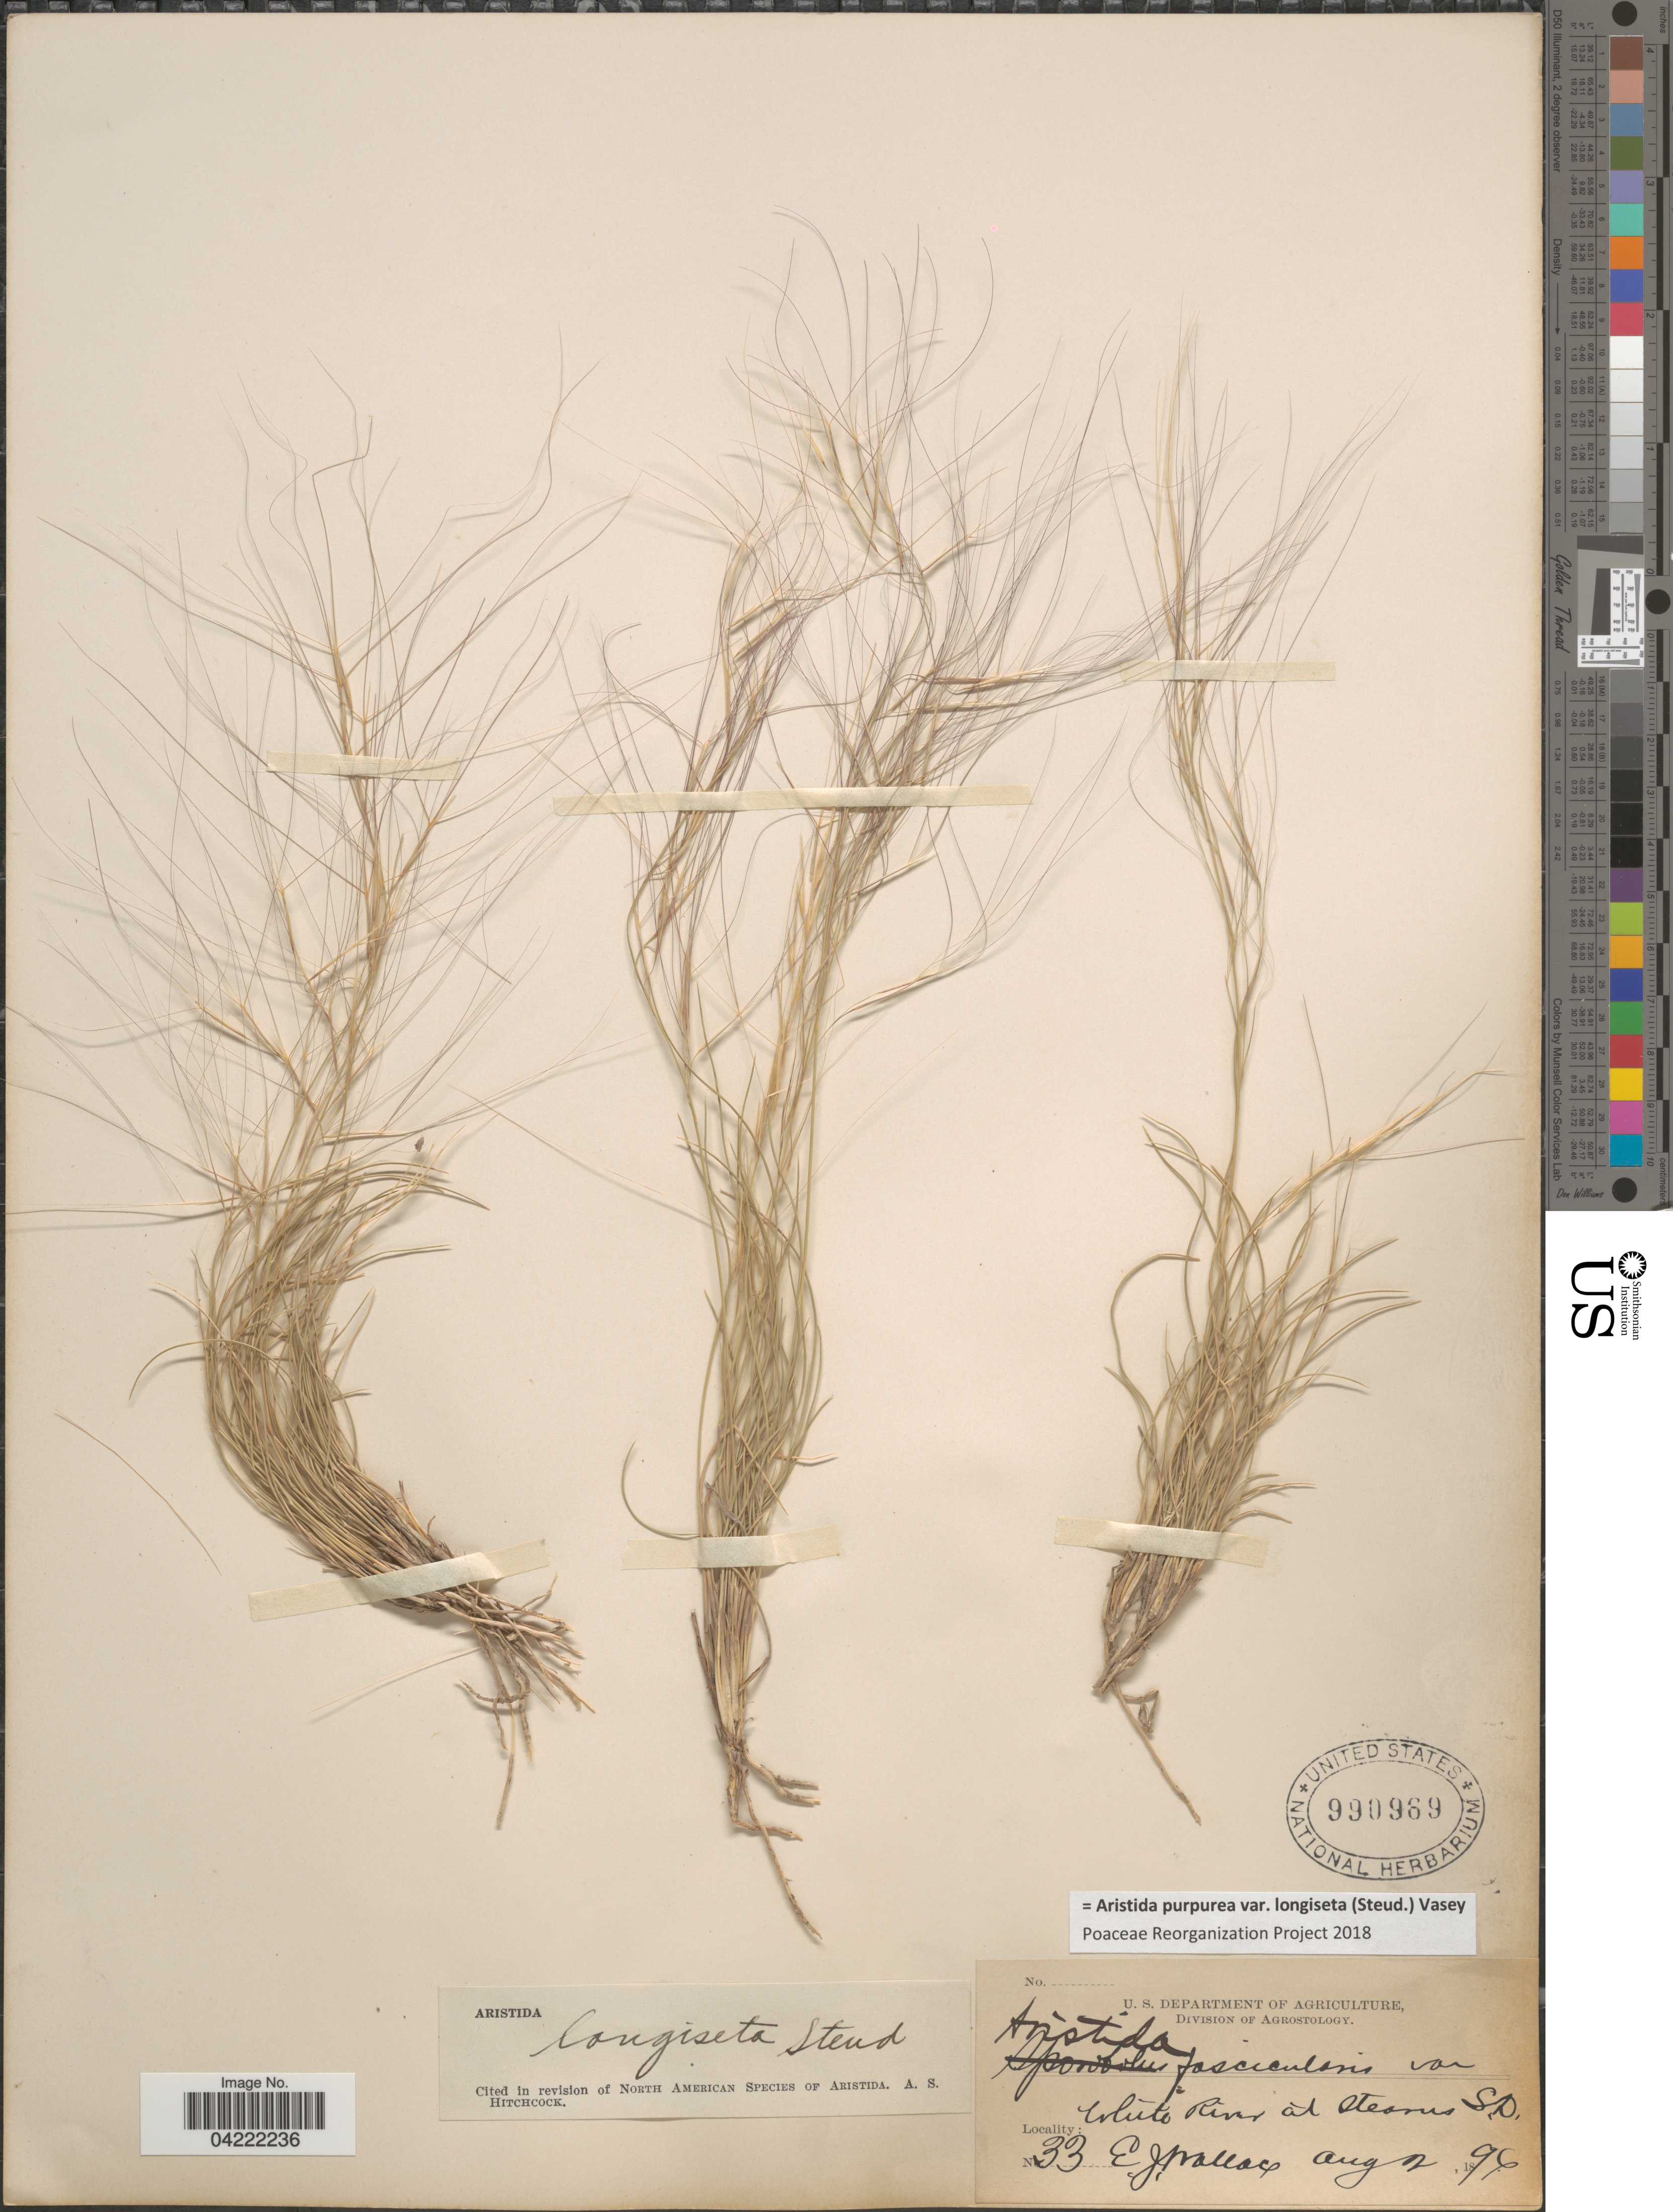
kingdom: Plantae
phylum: Tracheophyta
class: Liliopsida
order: Poales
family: Poaceae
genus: Aristida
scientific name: Aristida purpurea var. longiseta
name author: (Steud.) Vasey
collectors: E. J. Wallace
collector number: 33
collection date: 1896-08-02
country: United States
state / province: South Dakota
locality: White River at Stearns.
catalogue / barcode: US 990969